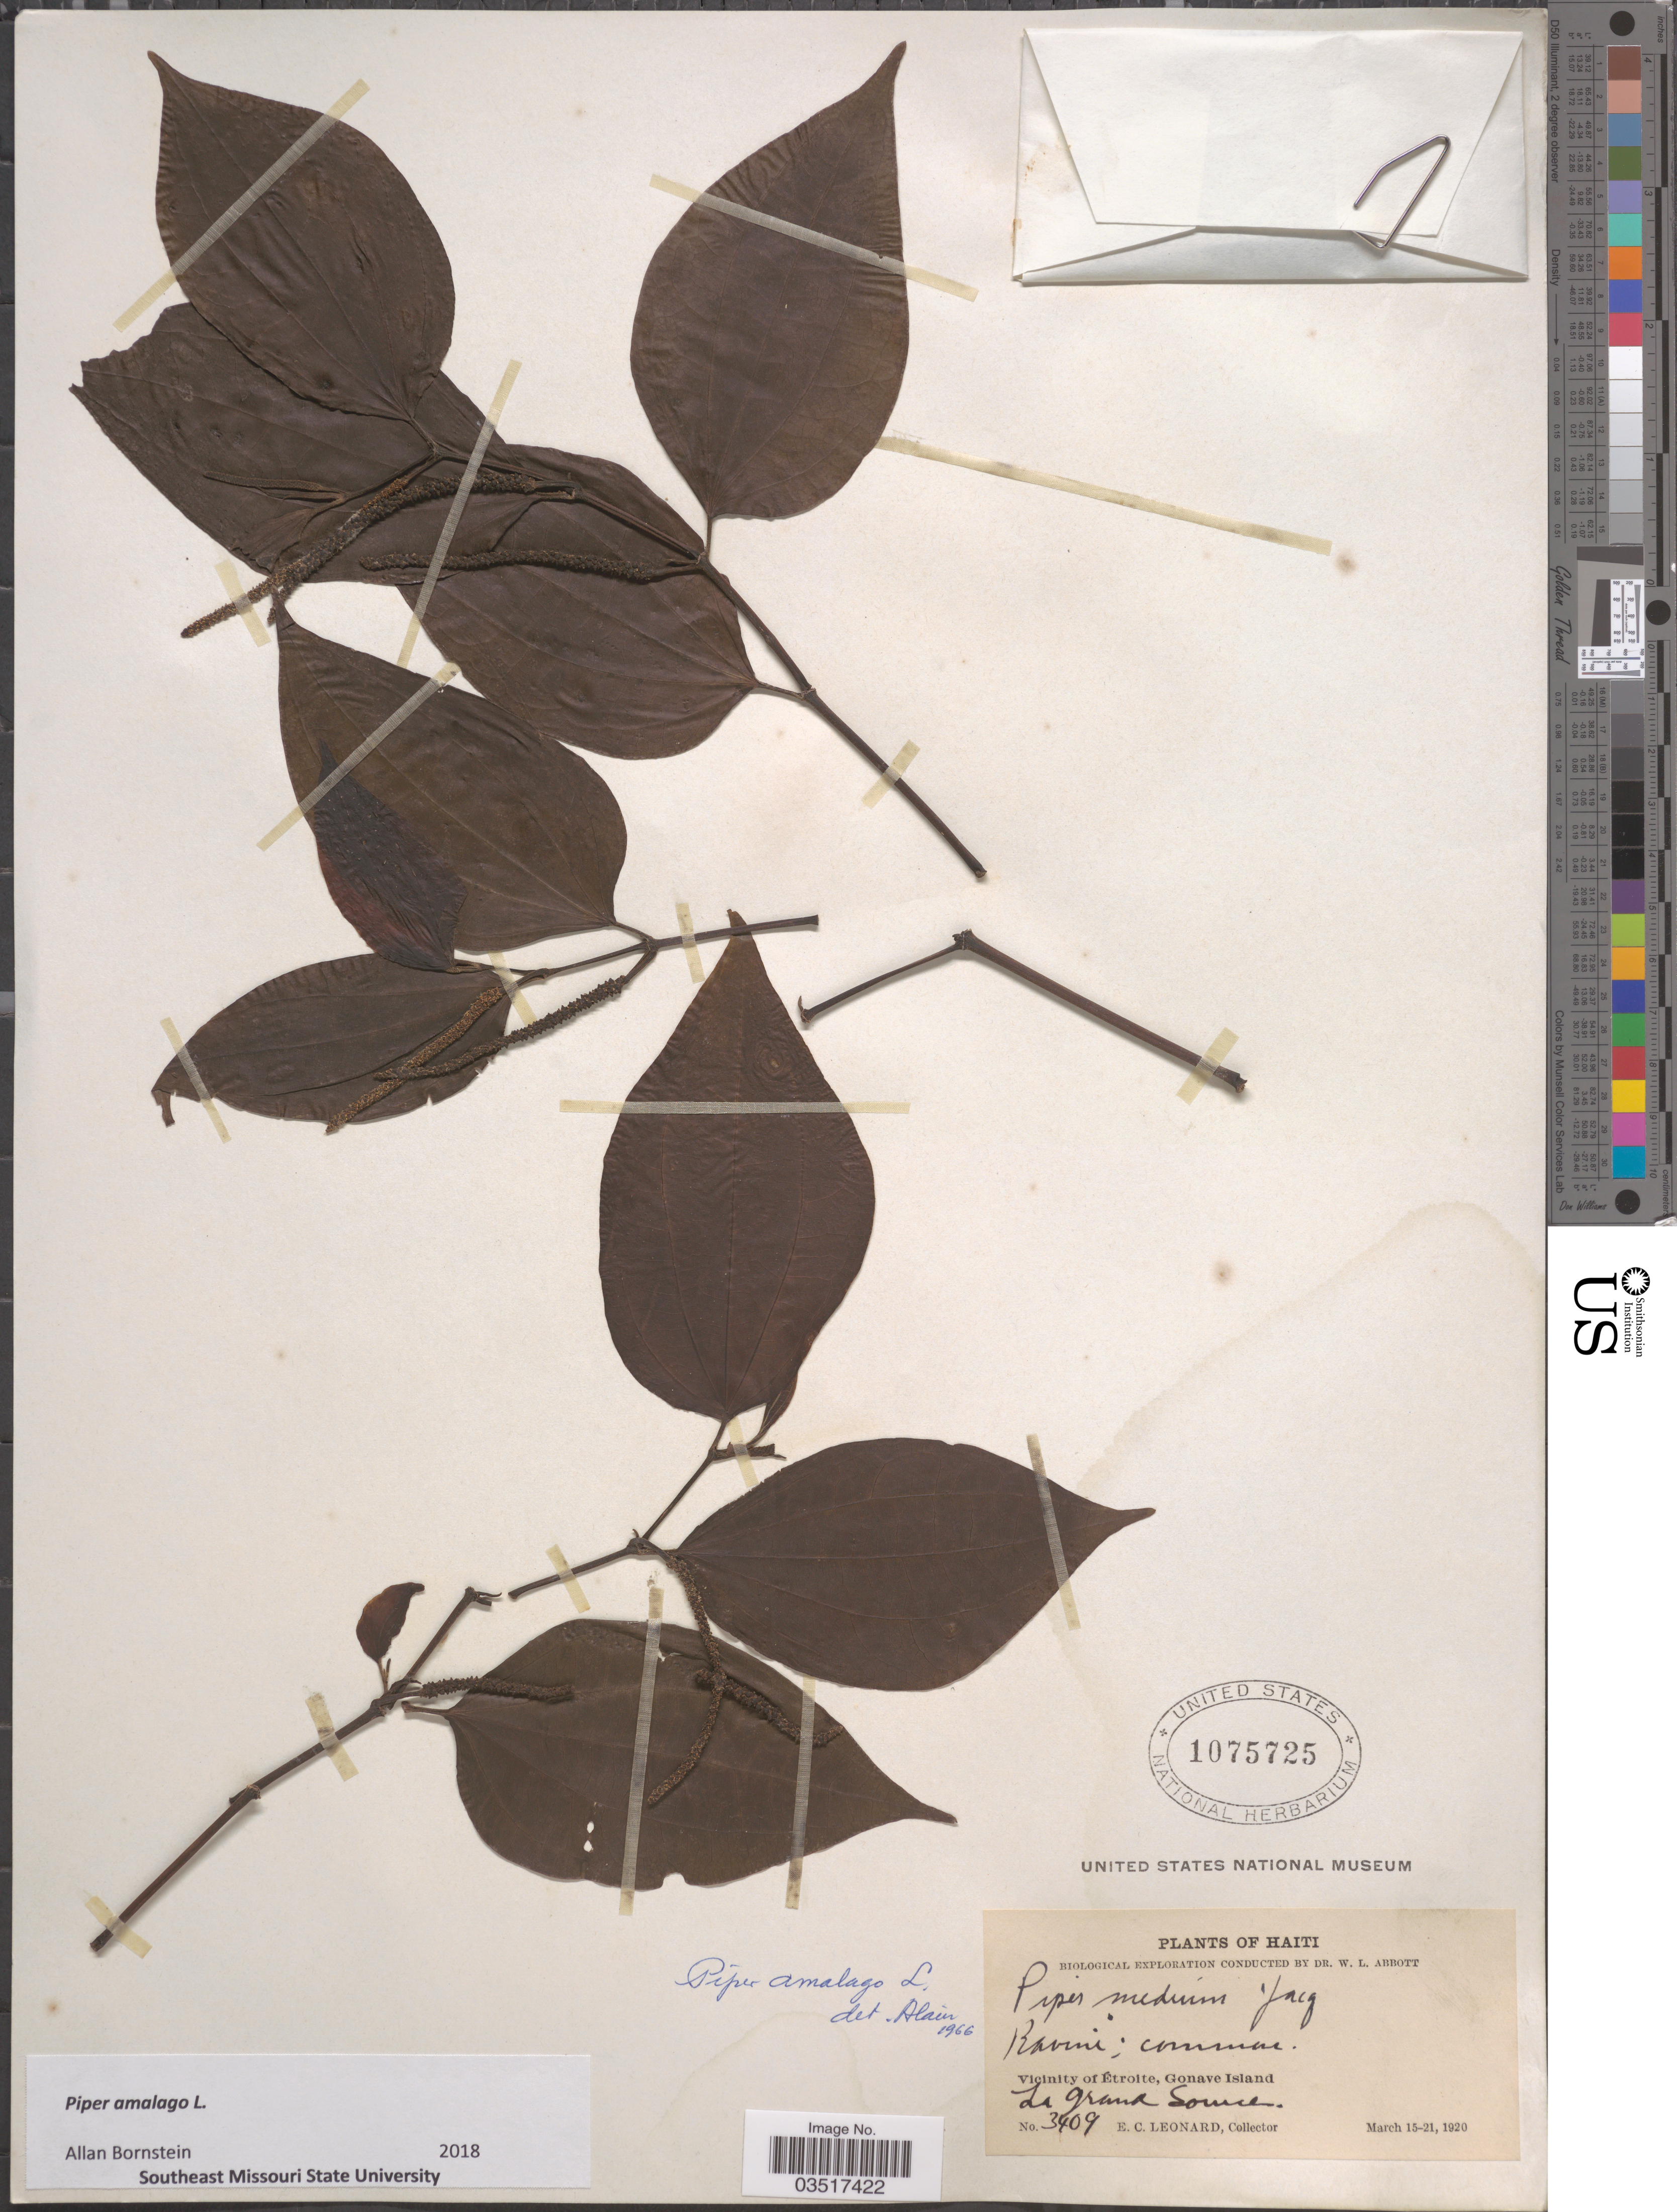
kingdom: Plantae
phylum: Tracheophyta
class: Magnoliopsida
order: Piperales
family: Piperaceae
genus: Piper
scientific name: Piper amalago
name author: L.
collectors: E. C. Leonard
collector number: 3409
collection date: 1920-03-15/1920-03-21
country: Haiti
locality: Ravini. Vicinity of Étroite, Gonave Island. Lan Grand Source.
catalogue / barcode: US 1075725